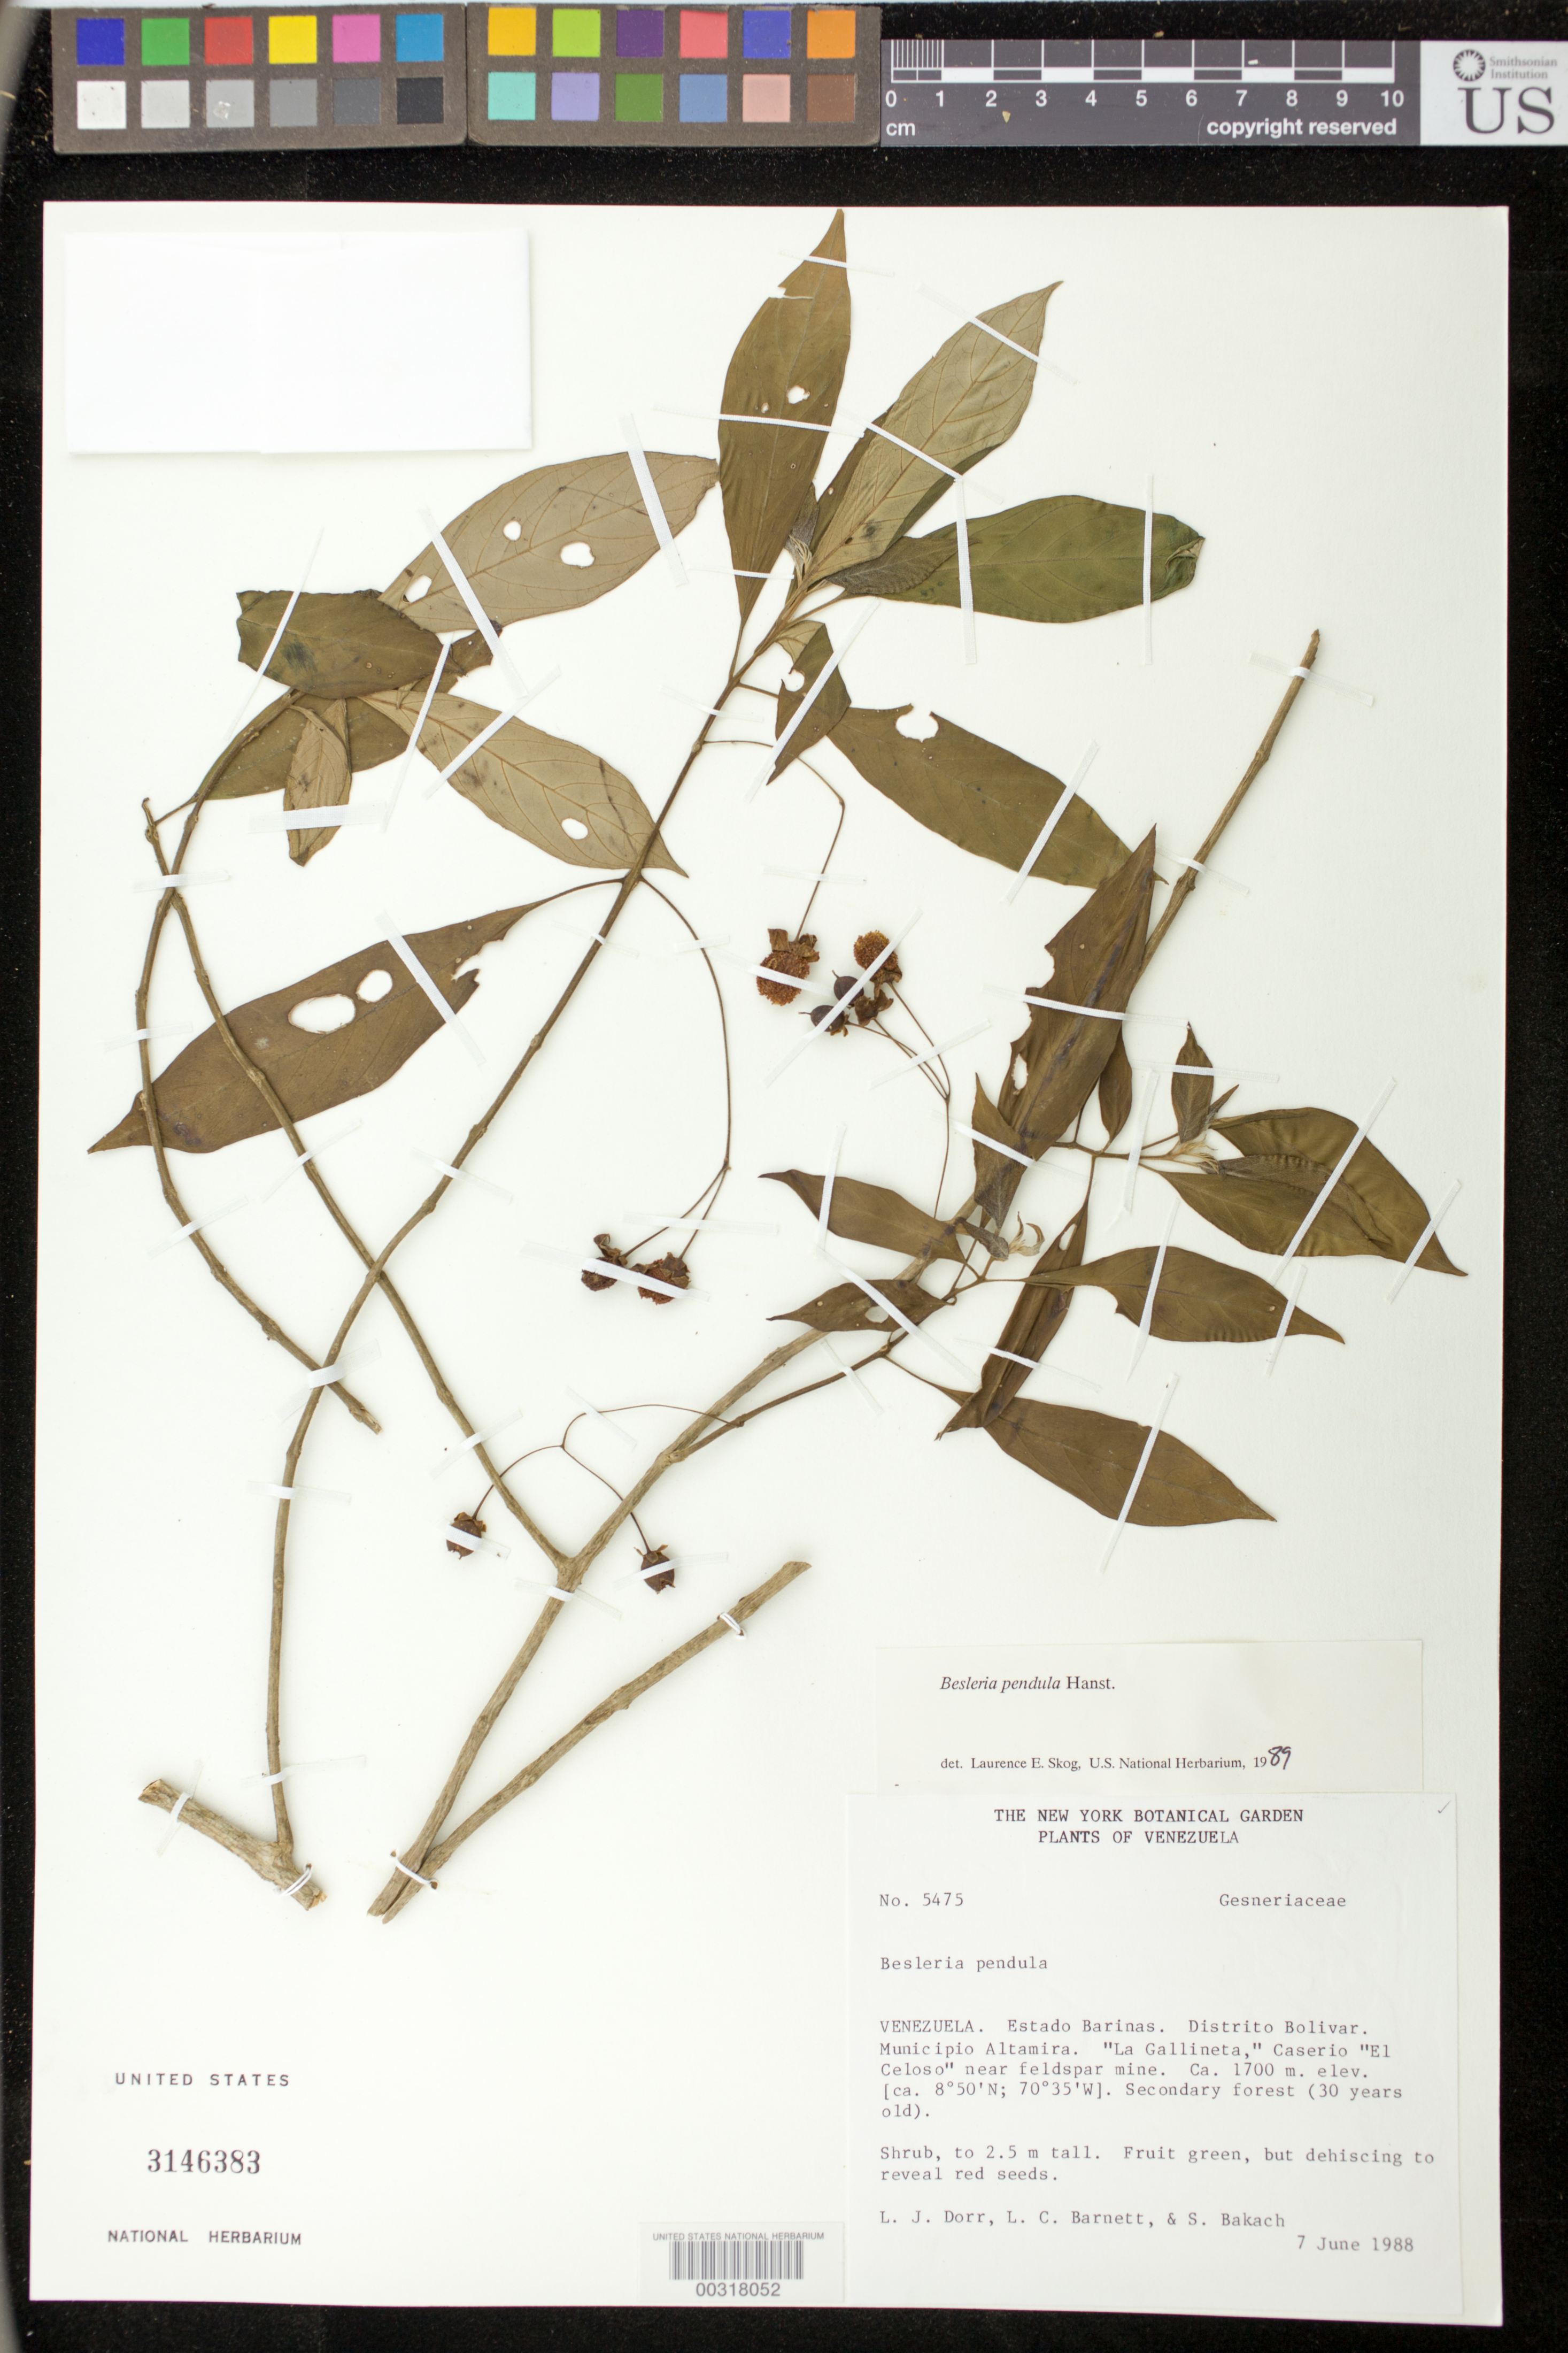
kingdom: Plantae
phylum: Tracheophyta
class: Magnoliopsida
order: Lamiales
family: Gesneriaceae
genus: Besleria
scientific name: Besleria pendula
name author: Hanst.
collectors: L. J. Dorr, L. C. Barnett & S. Bakach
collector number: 5475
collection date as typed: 07 Jun 1988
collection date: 1988-06-07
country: Venezuela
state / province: Barinas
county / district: Bolívar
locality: "La Gallineta," Caserio "El Celoso" near feldspar mine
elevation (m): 1700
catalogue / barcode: US 3146383